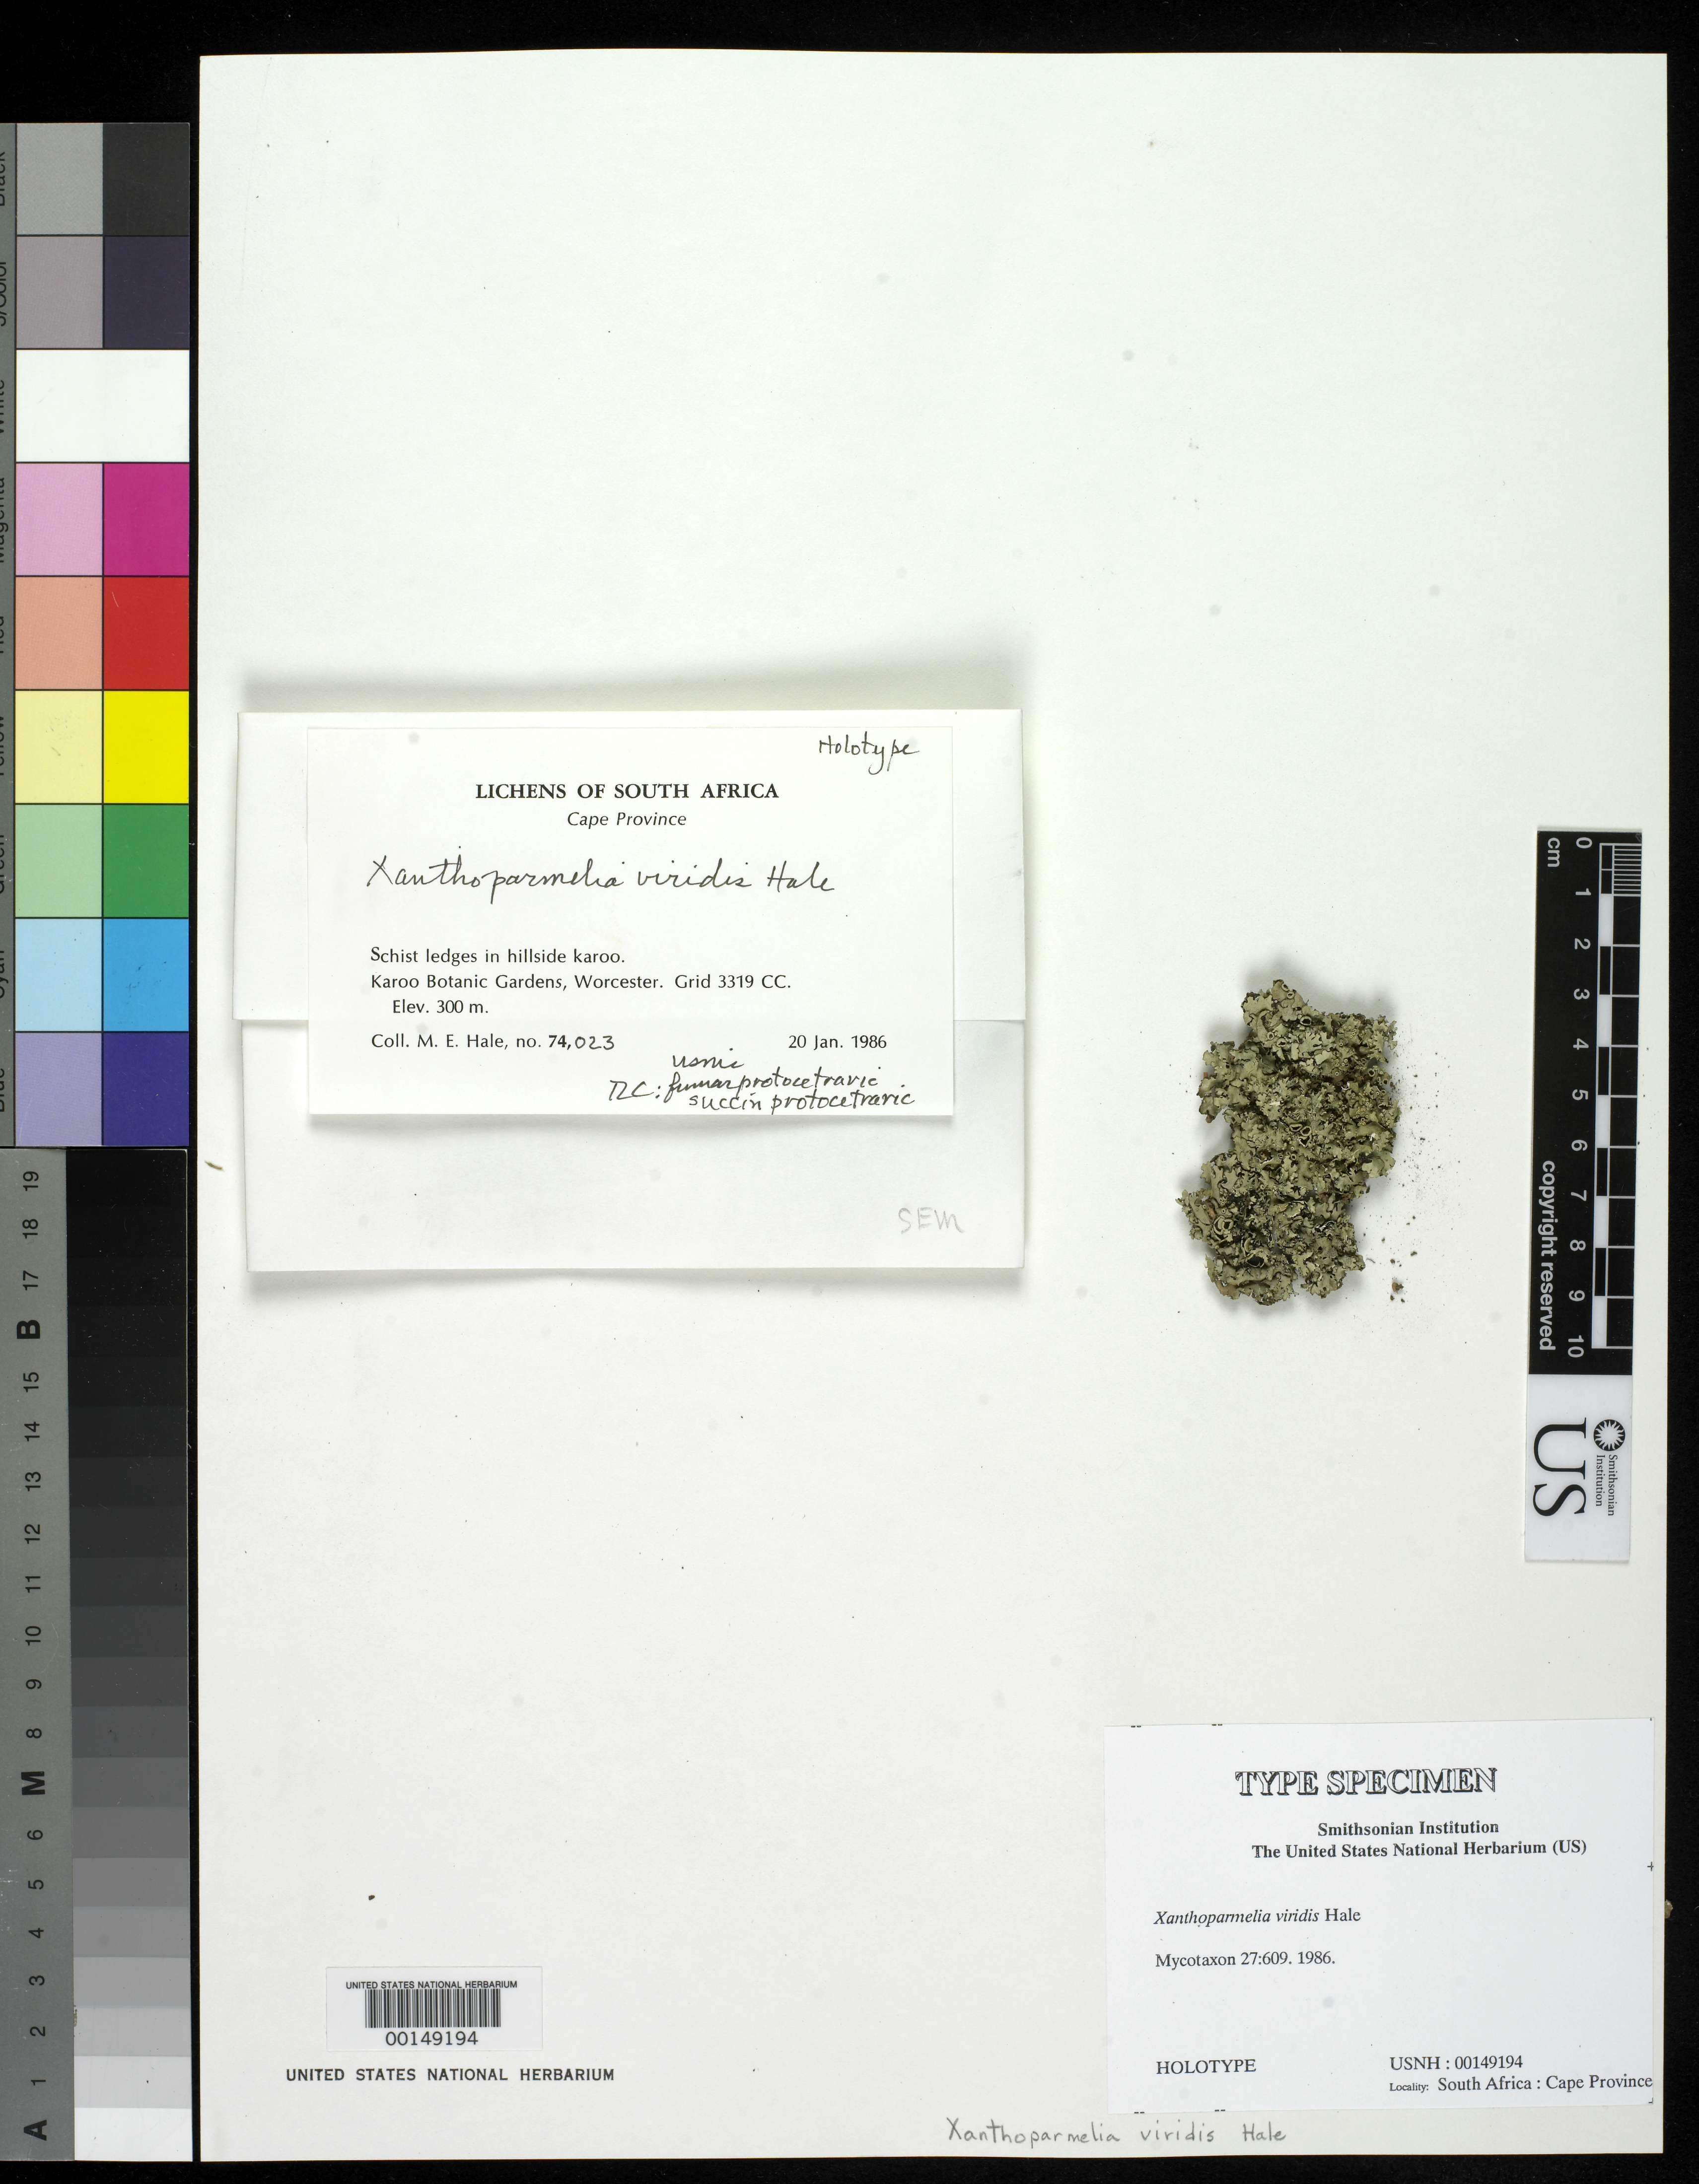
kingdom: Fungi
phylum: Ascomycota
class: Lecanoromycetes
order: Lecanorales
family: Parmeliaceae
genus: Xanthoparmelia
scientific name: Xanthoparmelia viridis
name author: Hale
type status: Holotype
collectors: M. Hale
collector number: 74023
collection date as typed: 20 Jan 1986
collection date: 1986-01-20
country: South Africa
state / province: Western Cape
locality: Karoo Botanic Gardens, Worcesterm [?], Grid 3319 CC, schist ledges in hillside karoo.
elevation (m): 300